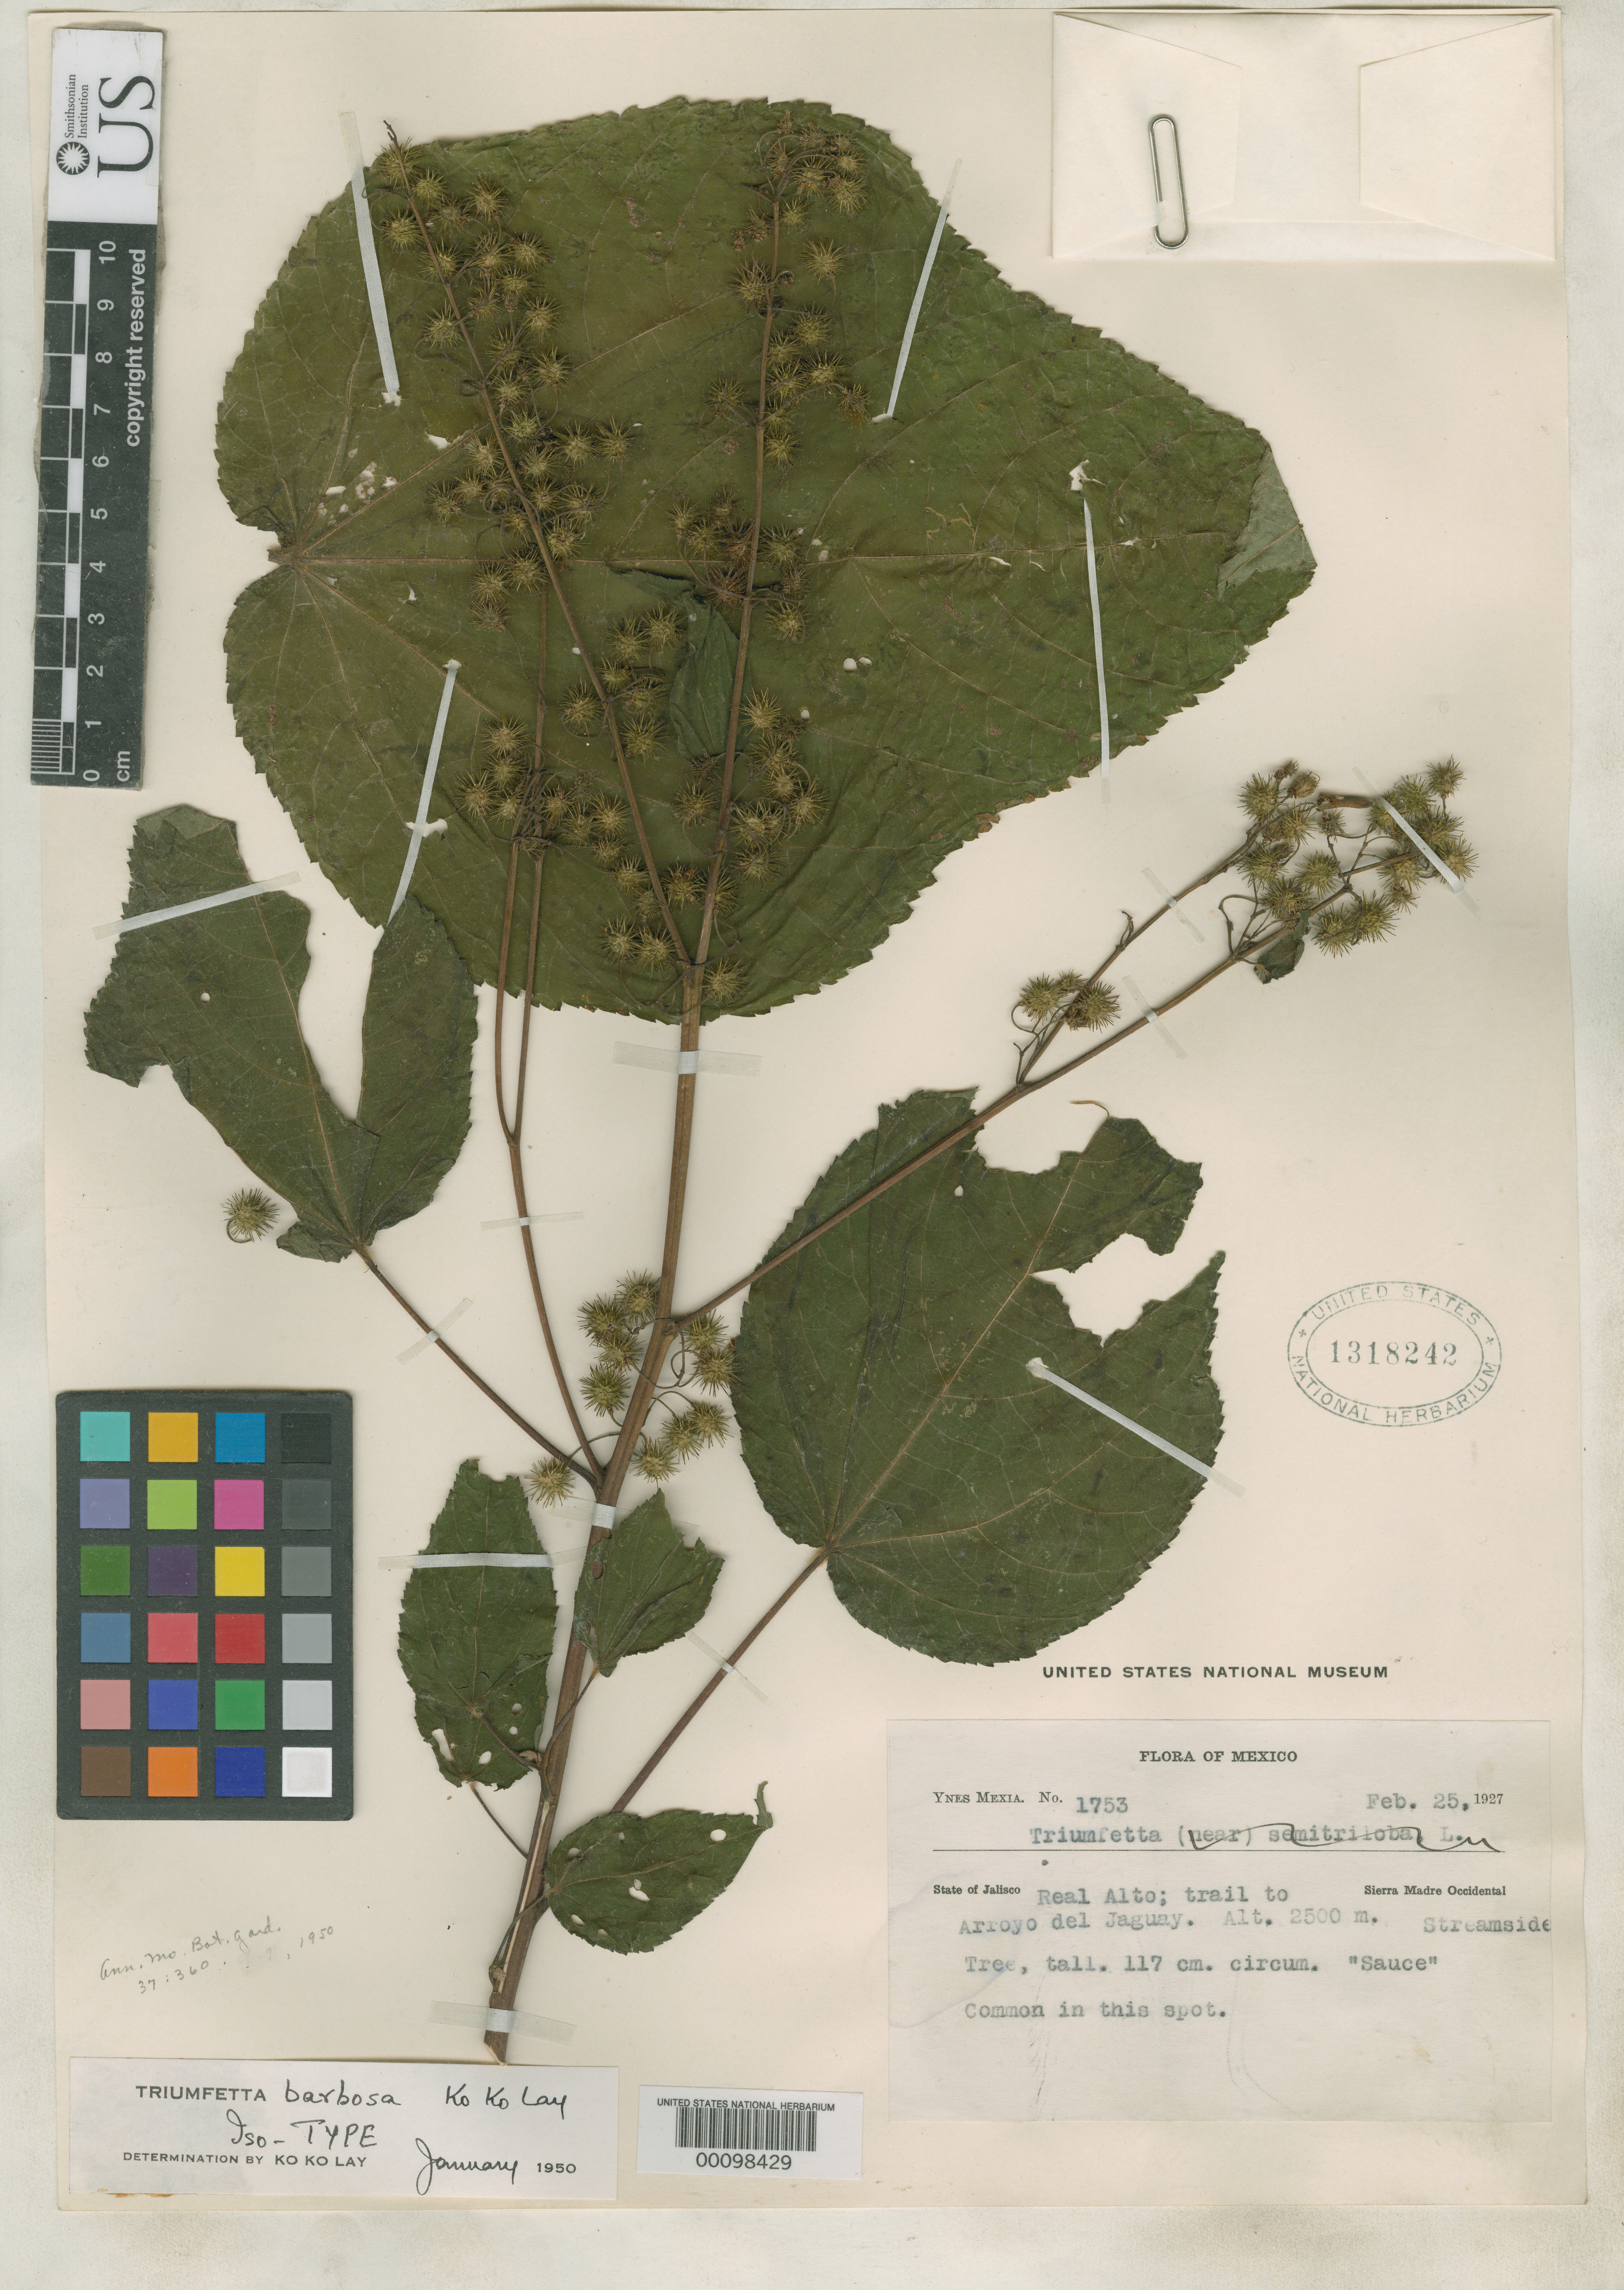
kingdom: Plantae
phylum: Tracheophyta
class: Magnoliopsida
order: Malvales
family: Malvaceae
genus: Triumfetta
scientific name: Triumfetta barbosa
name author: Lay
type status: Isotype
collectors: Y. Mexia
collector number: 1753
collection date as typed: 25 Feb 1927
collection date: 1927-02-25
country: Mexico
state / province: Jalisco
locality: Sierra Madre Occidental, Real Alto trail to Arroyo del Jaguay.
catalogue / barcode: US 1318242